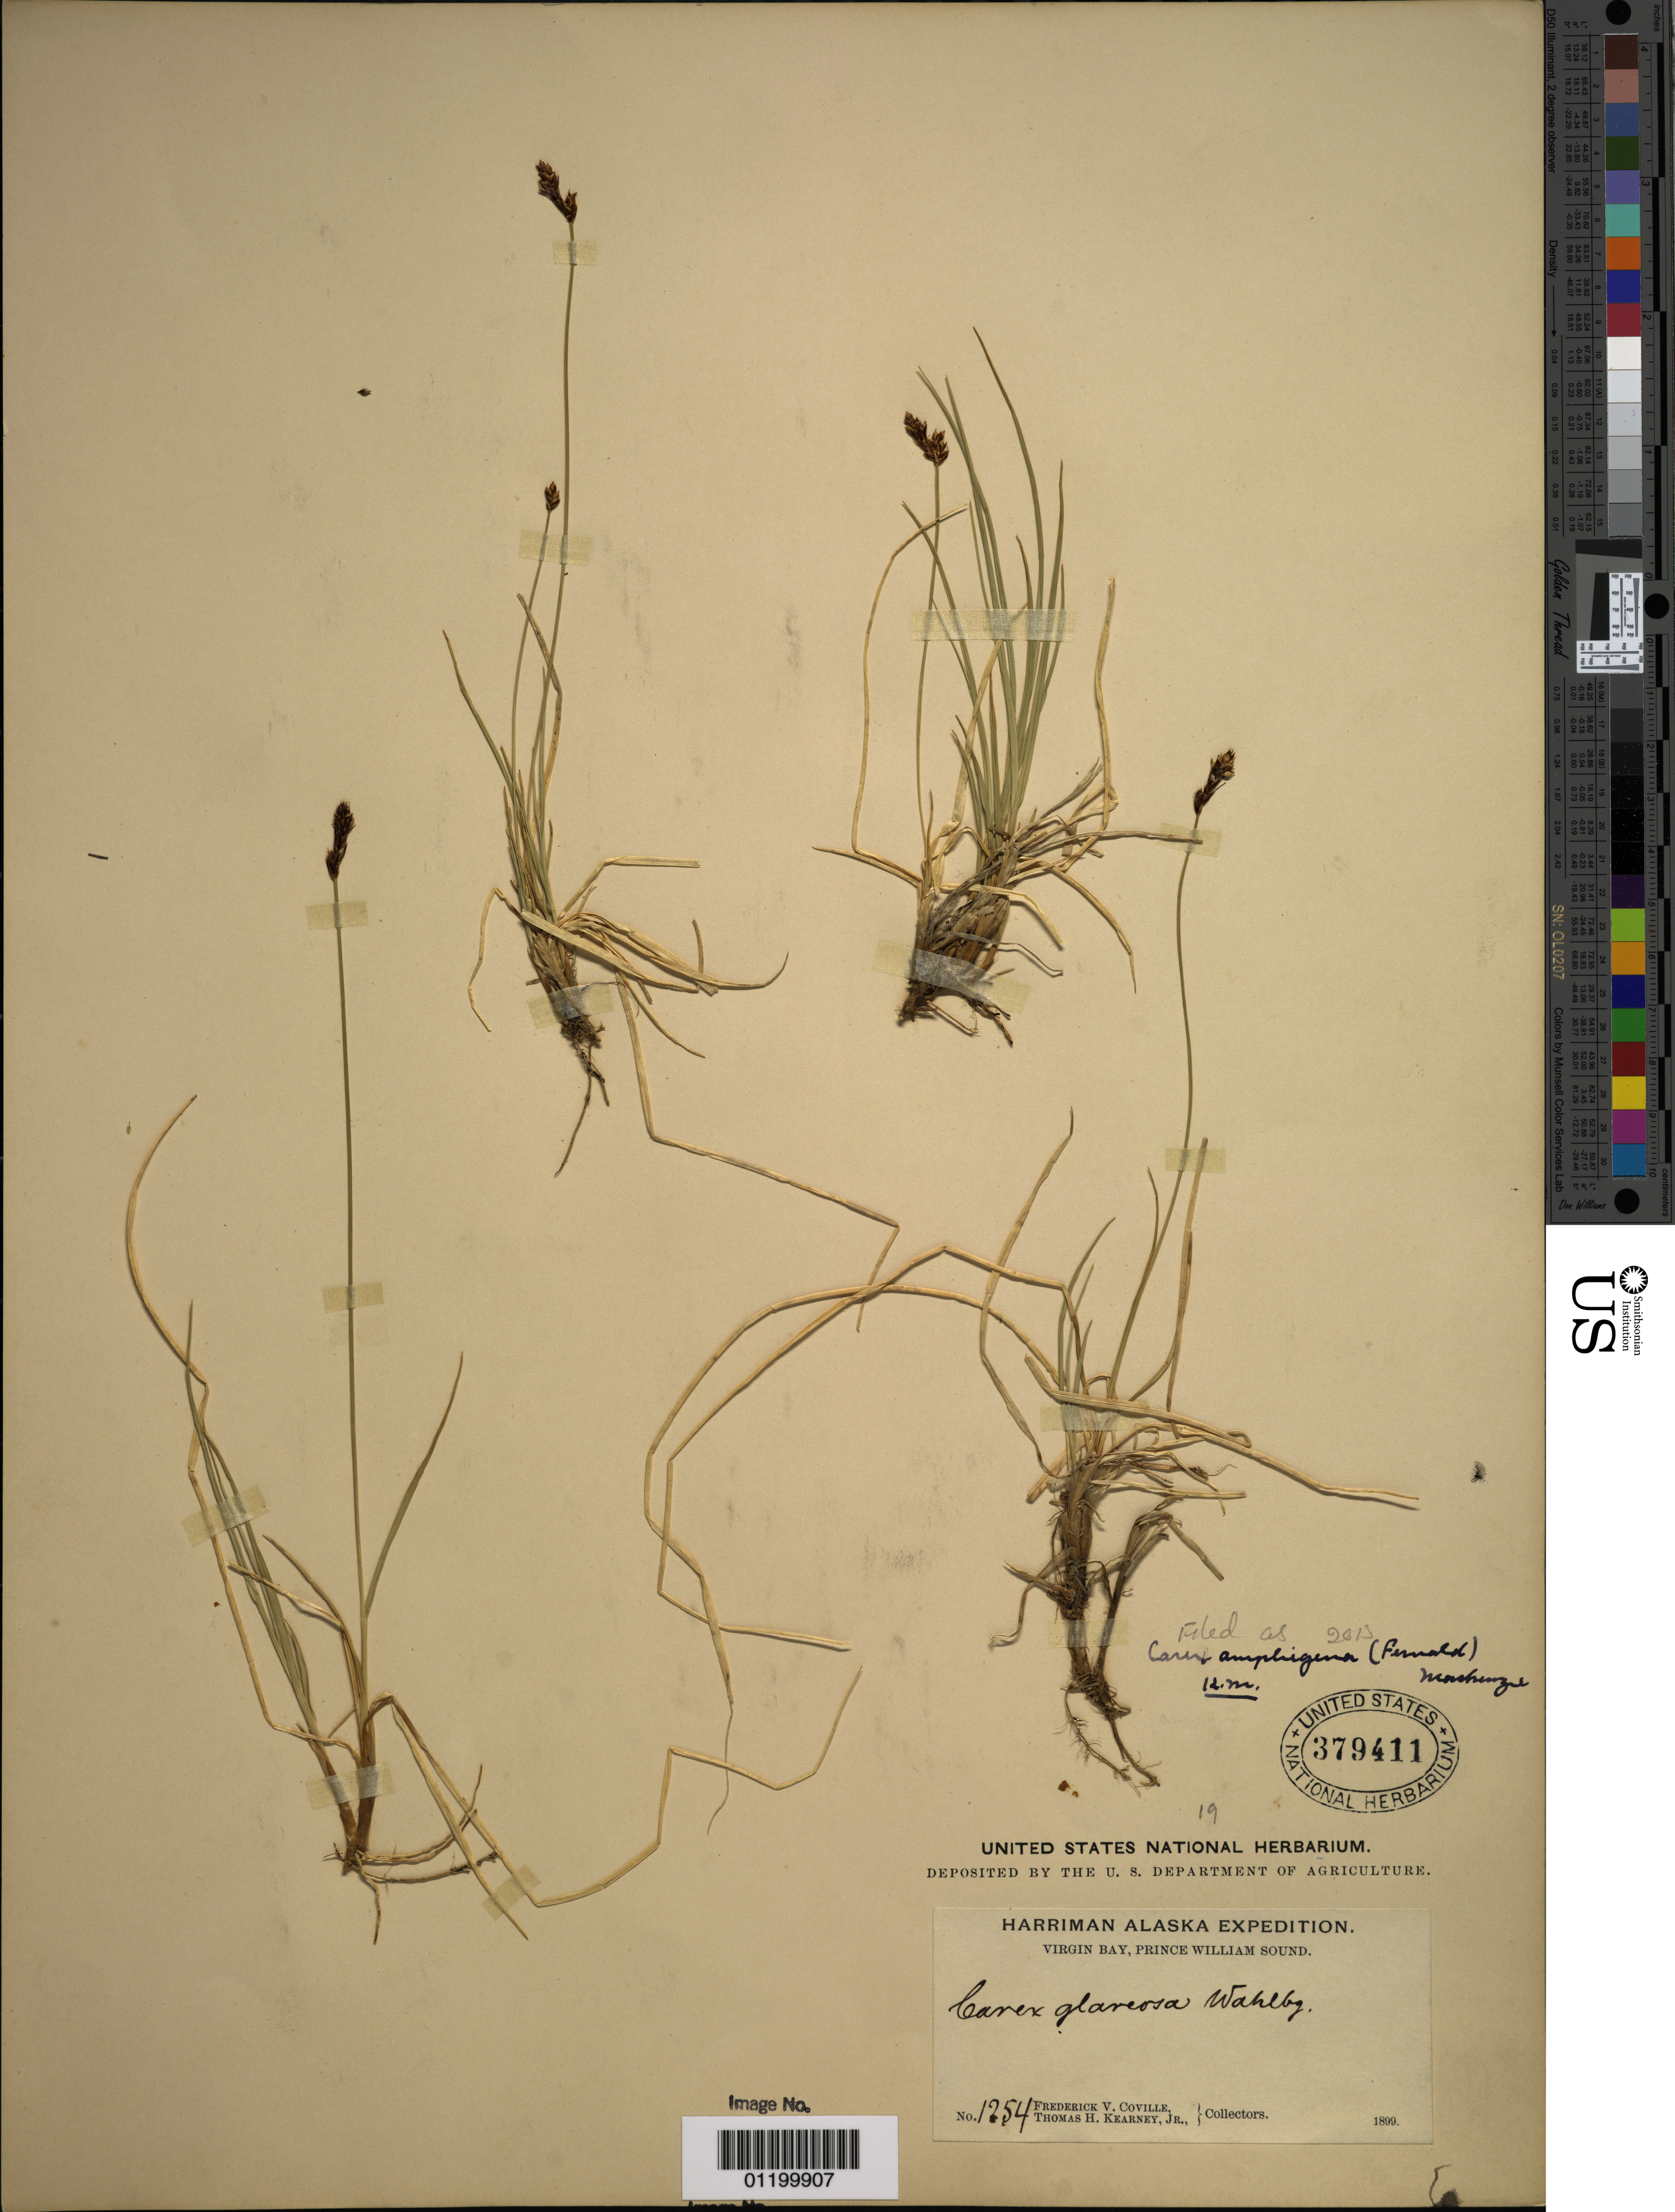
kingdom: Plantae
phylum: Tracheophyta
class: Liliopsida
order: Poales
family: Cyperaceae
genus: Carex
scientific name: Carex glareosa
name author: Schkuhr ex Wahlenb.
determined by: Strong, Mark T., (BOT), Smithsonian Institution - National Museum of Natural History (UNITED STATES)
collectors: F. V. Coville & T. H. Kearney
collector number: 1254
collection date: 1899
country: United States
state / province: Alaska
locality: Virgin Bay, Prince William Sound.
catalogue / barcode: US 379411